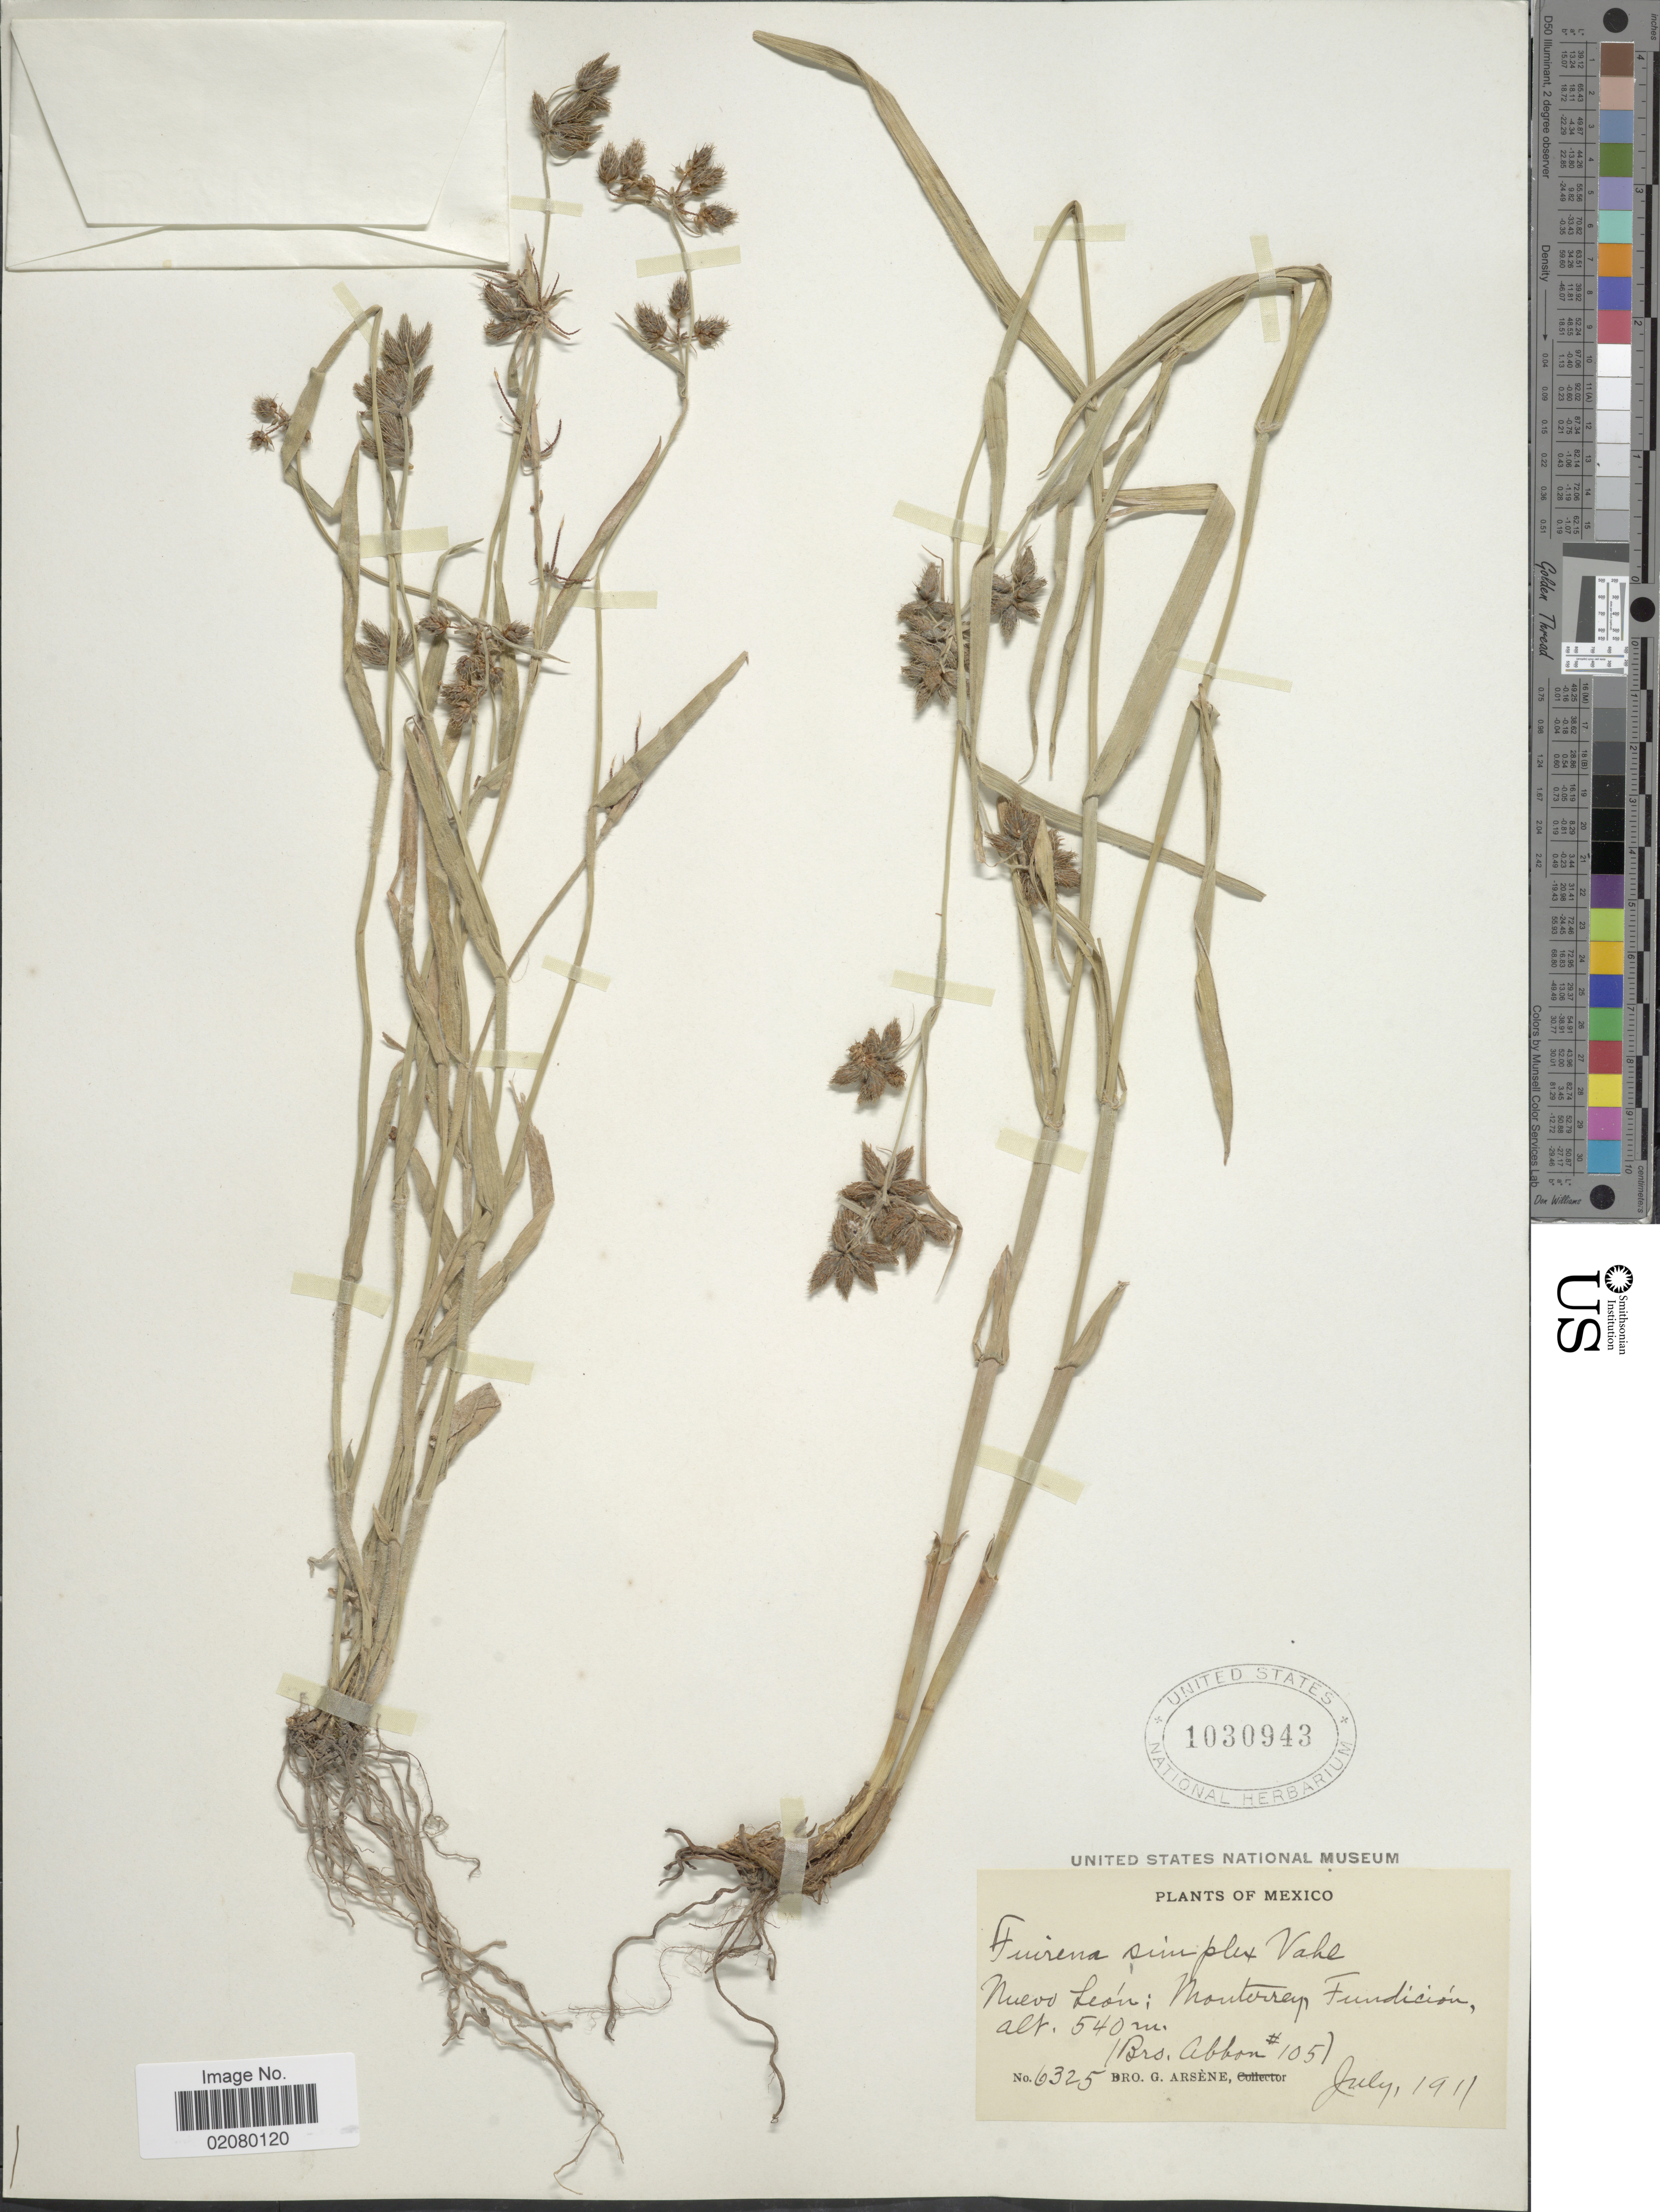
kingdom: Plantae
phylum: Tracheophyta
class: Liliopsida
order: Poales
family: Cyperaceae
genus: Fuirena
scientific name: Fuirena simplex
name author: Vahl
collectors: Bro. Abbon & Bro. G. Arsène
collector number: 105/6325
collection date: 1911-07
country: Mexico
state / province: Nuevo León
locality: Monterrey, Fundicion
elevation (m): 540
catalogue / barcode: US 1030943